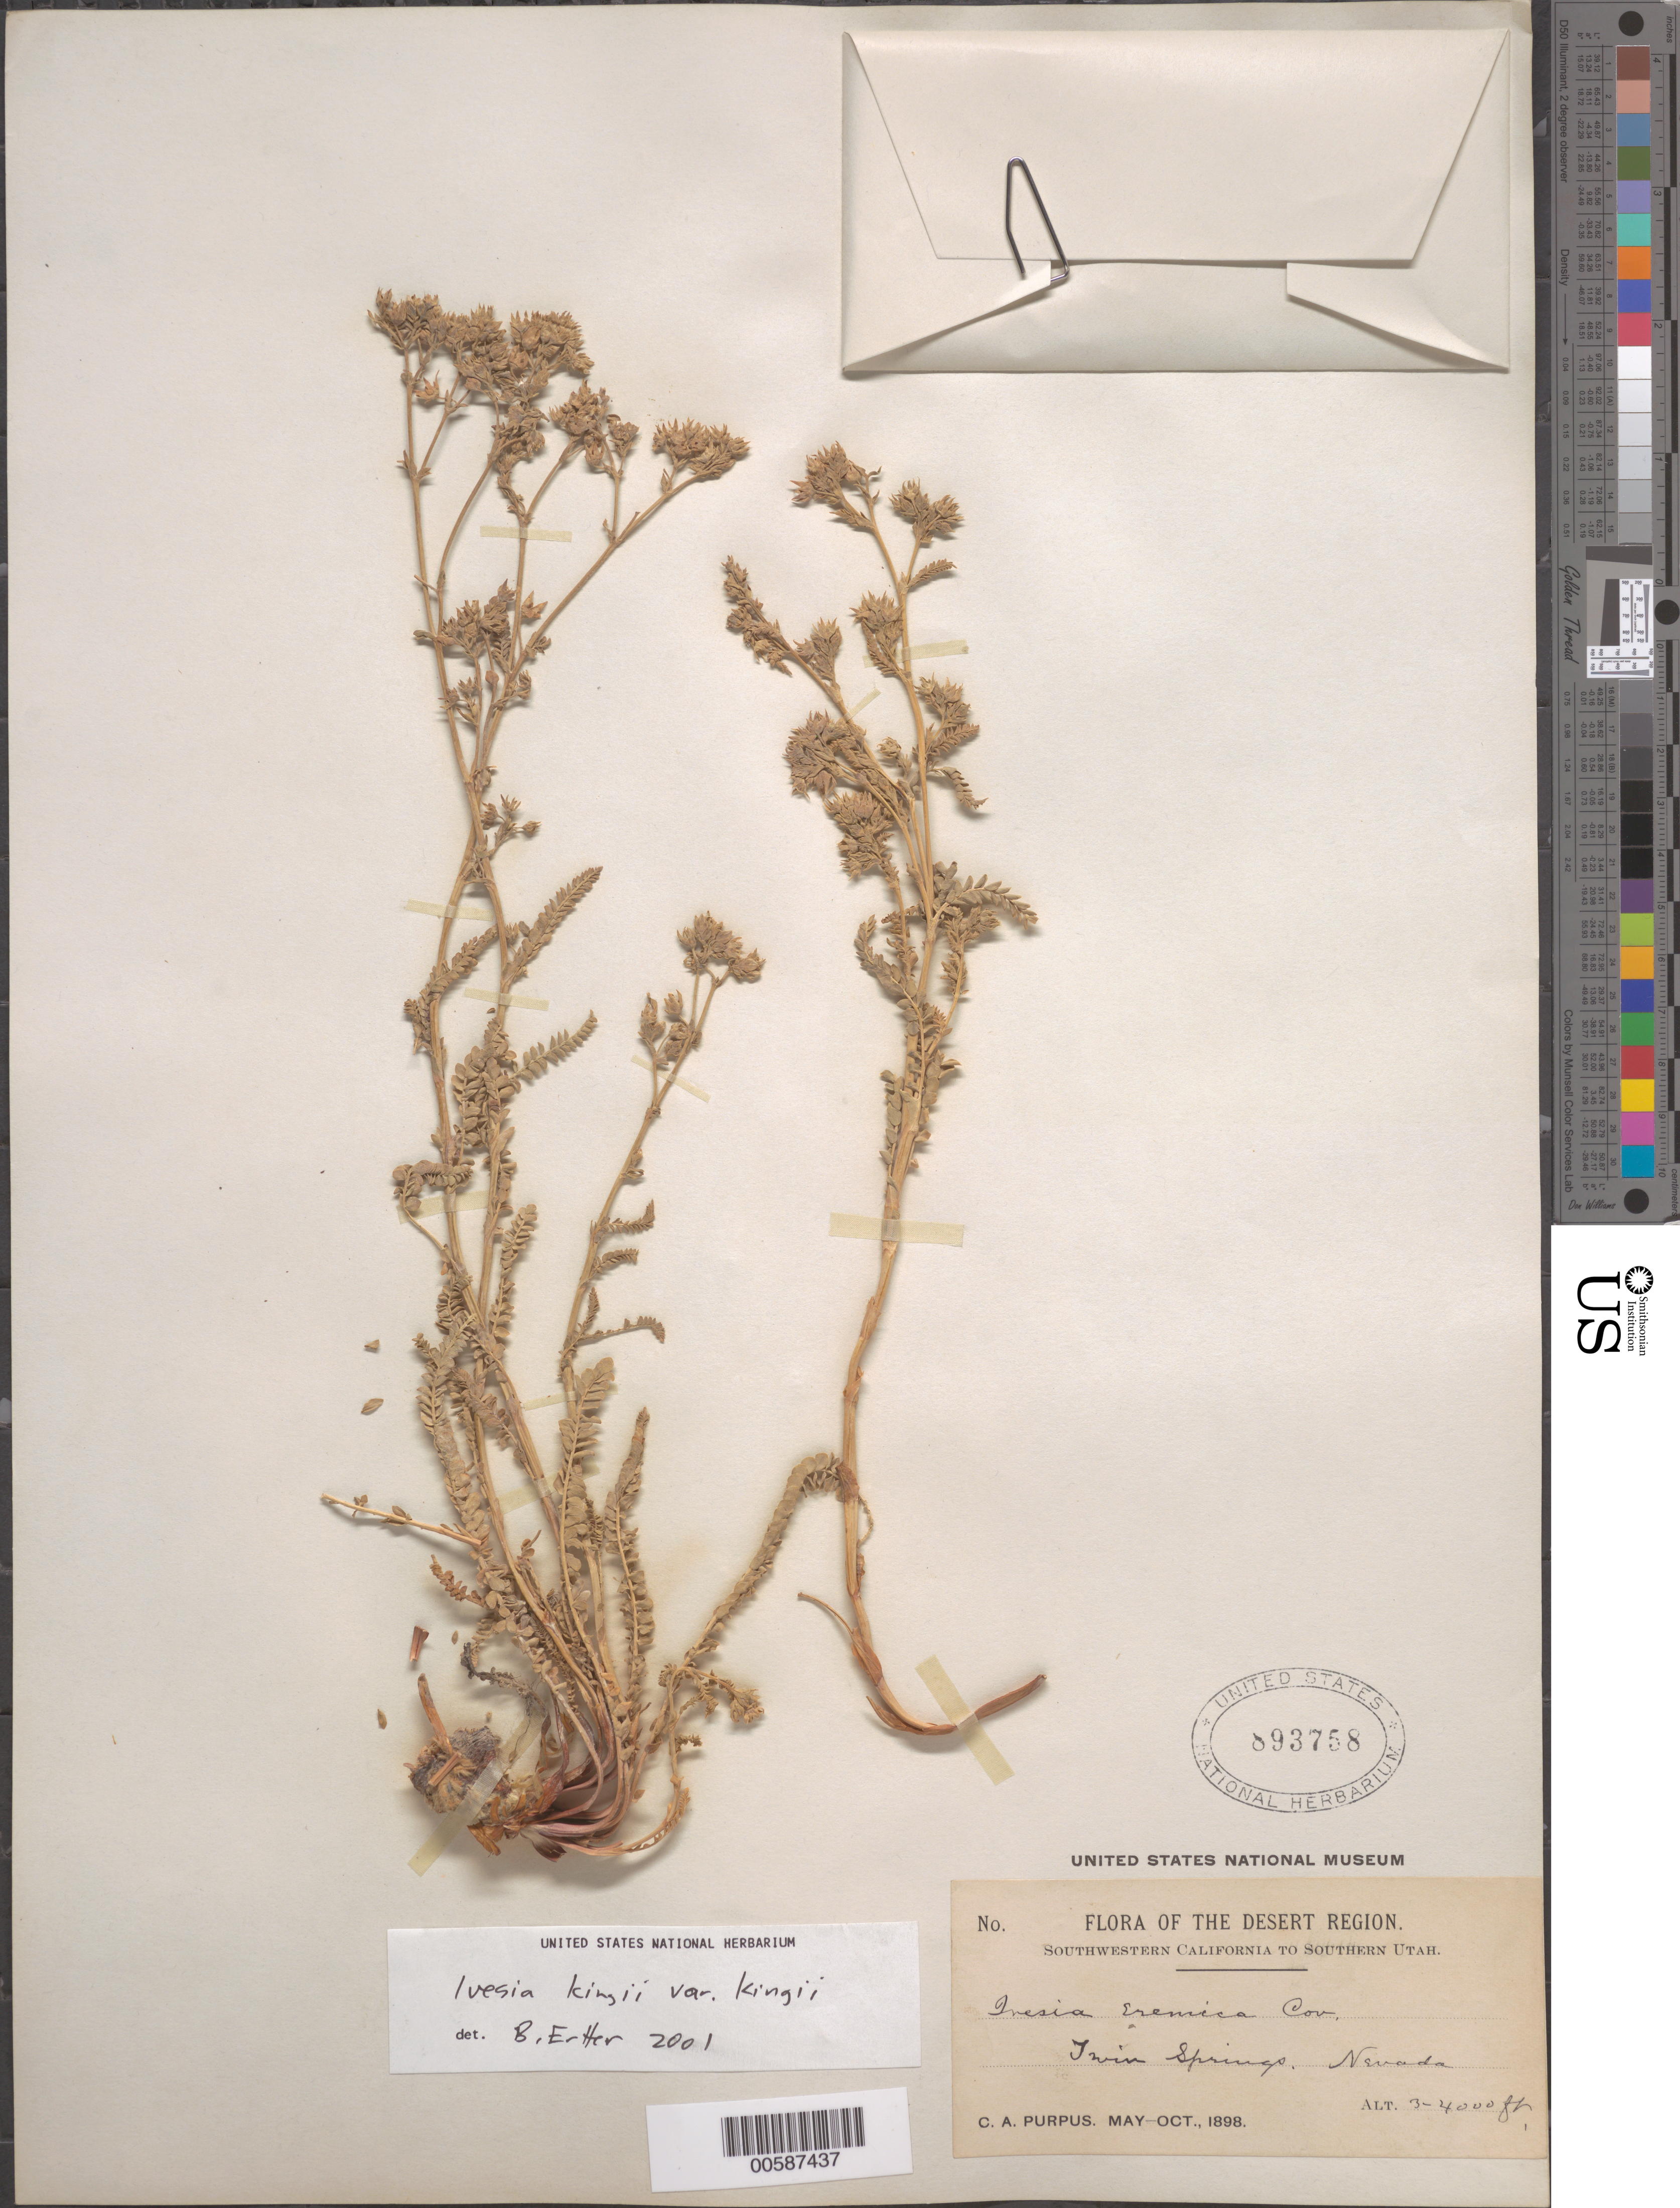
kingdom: Plantae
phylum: Tracheophyta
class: Magnoliopsida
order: Rosales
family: Rosaceae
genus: Potentilla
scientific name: Potentilla kingii var. kingii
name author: (S. Watson) Greene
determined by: Strong, Mark T., (BOT), Smithsonian Institution - National Museum of Natural History (UNITED STATES)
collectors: C. A. Purpus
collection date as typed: May 1898 to -- Oct 1898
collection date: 1898-05/1898-10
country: United States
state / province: Nevada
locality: Twin Springs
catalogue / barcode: US 893758